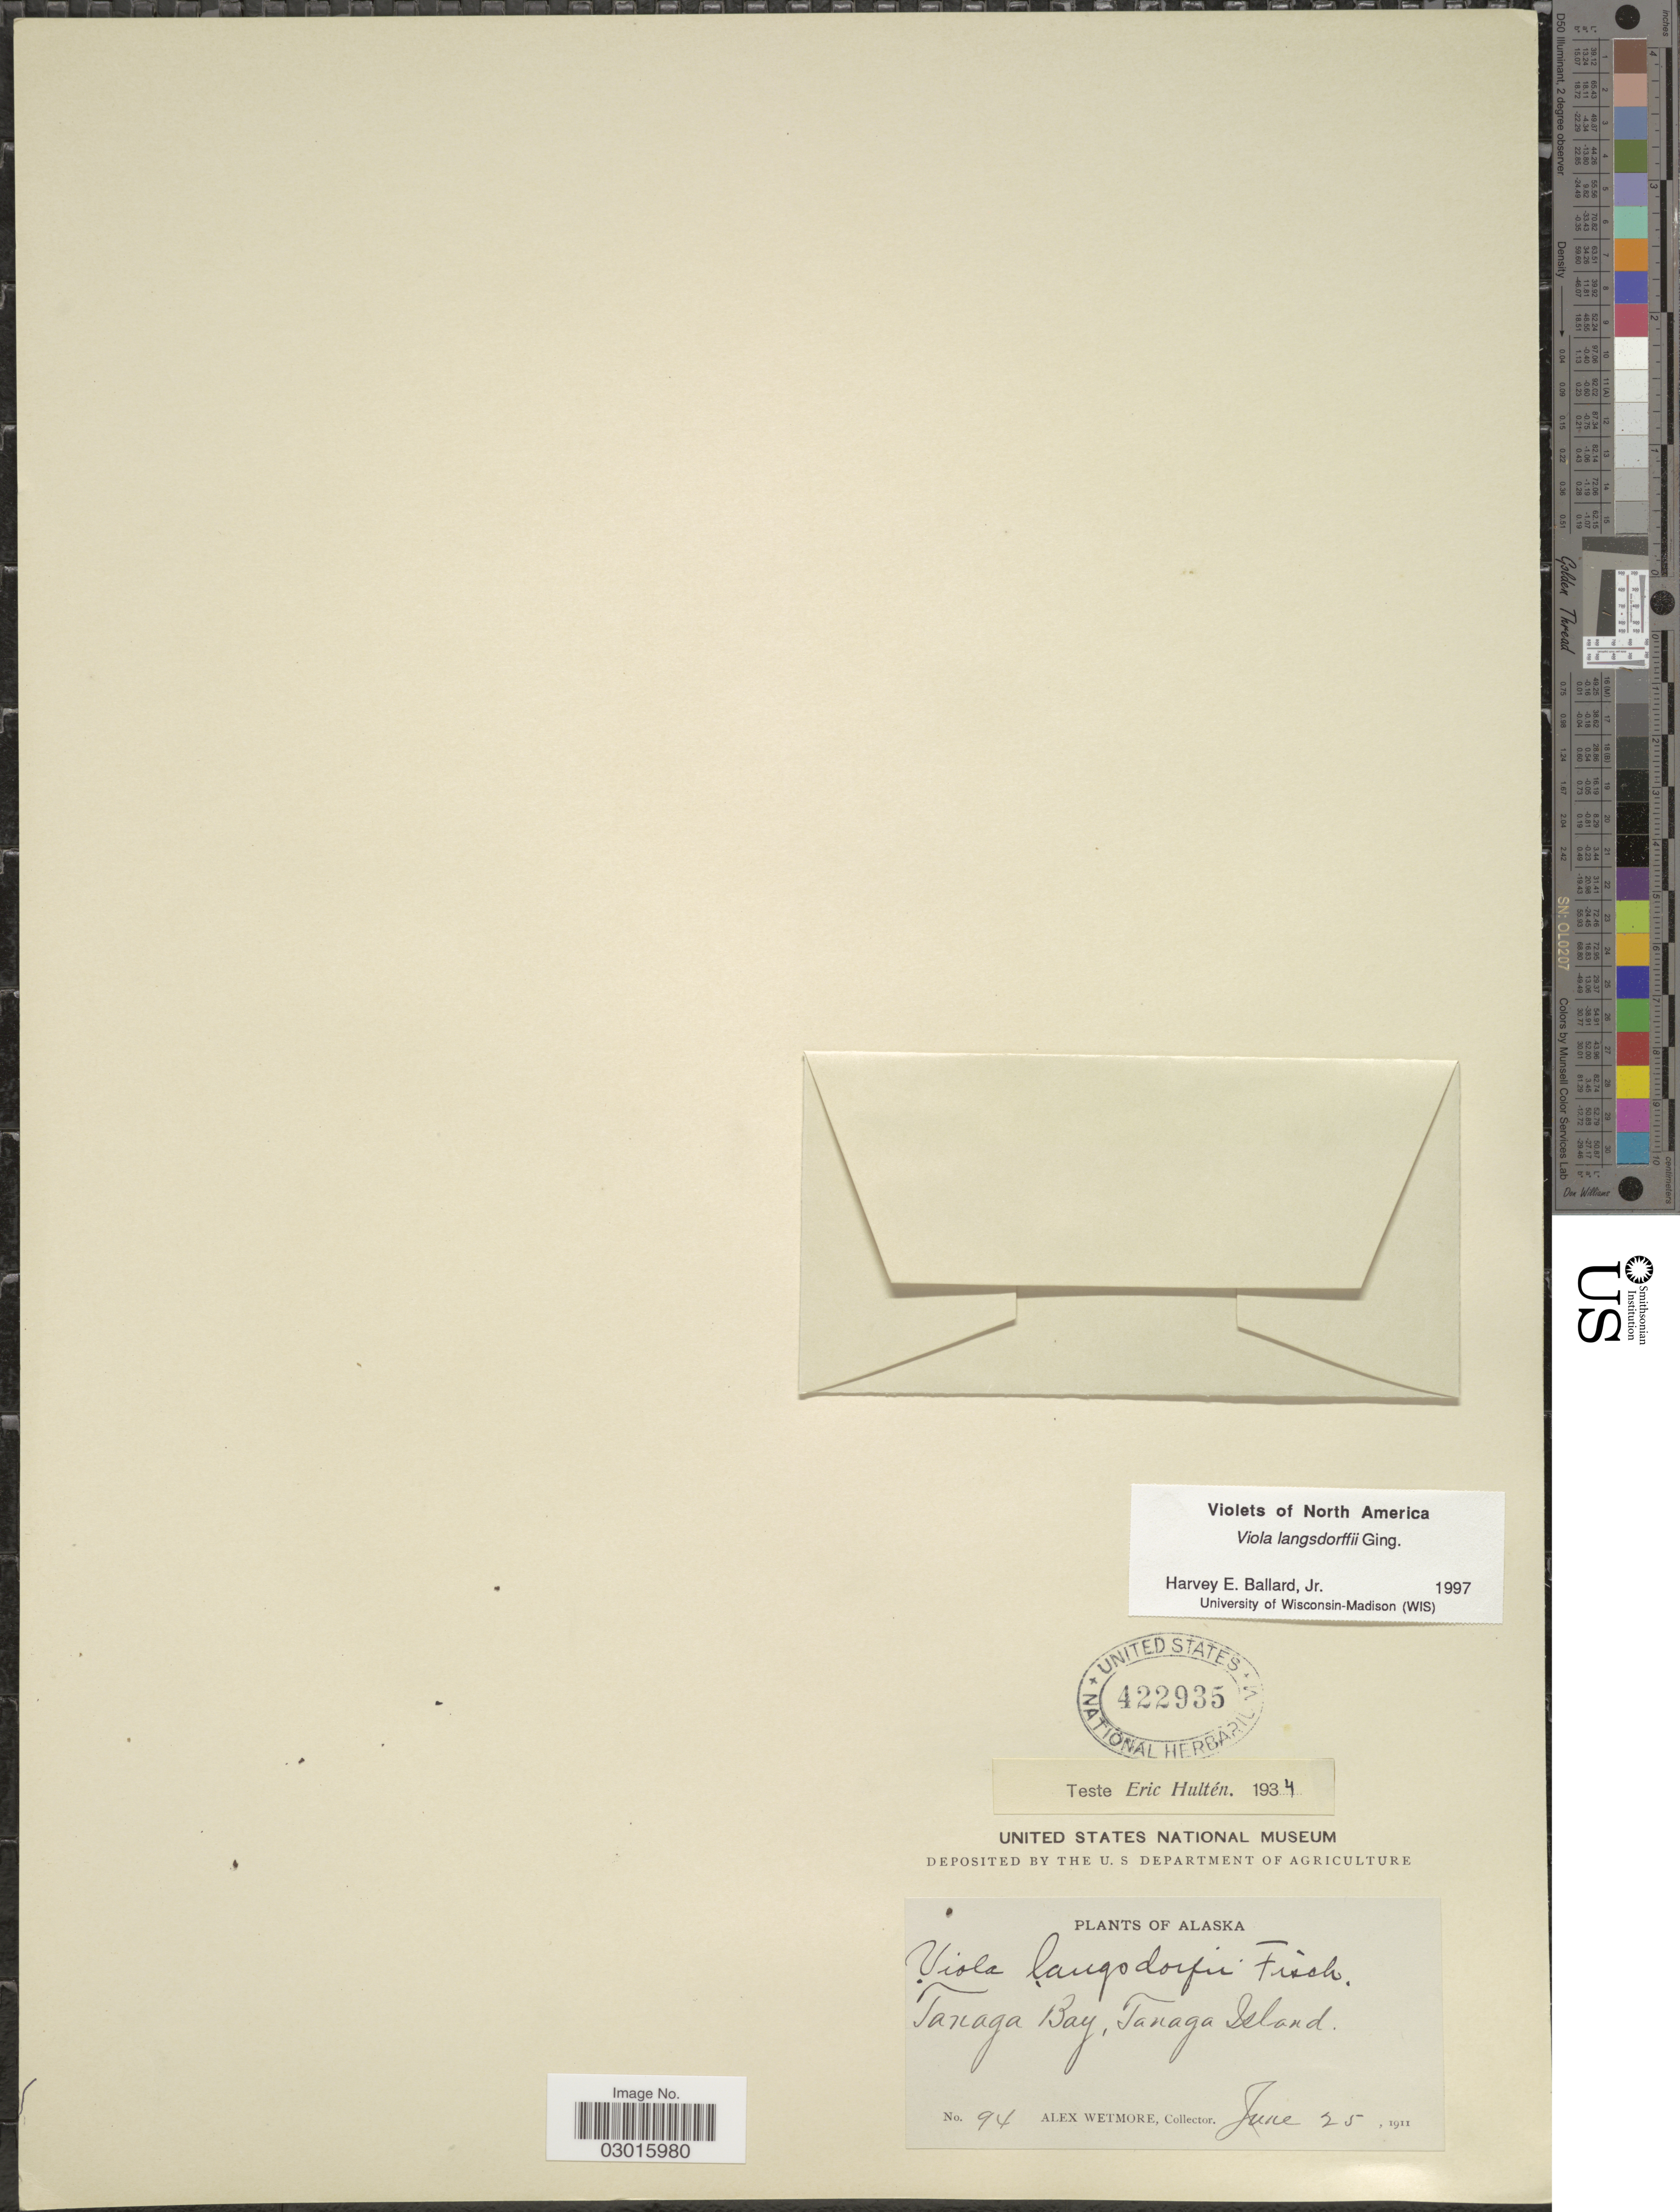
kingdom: Plantae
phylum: Tracheophyta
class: Magnoliopsida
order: Malpighiales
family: Violaceae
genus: Viola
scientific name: Viola langsdorffii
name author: Fisch. ex Ging.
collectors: A. Wetmore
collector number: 94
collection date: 1911-06-25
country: United States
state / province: Alaska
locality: Tanaga Bay, Tanaga Island.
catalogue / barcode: US 422935